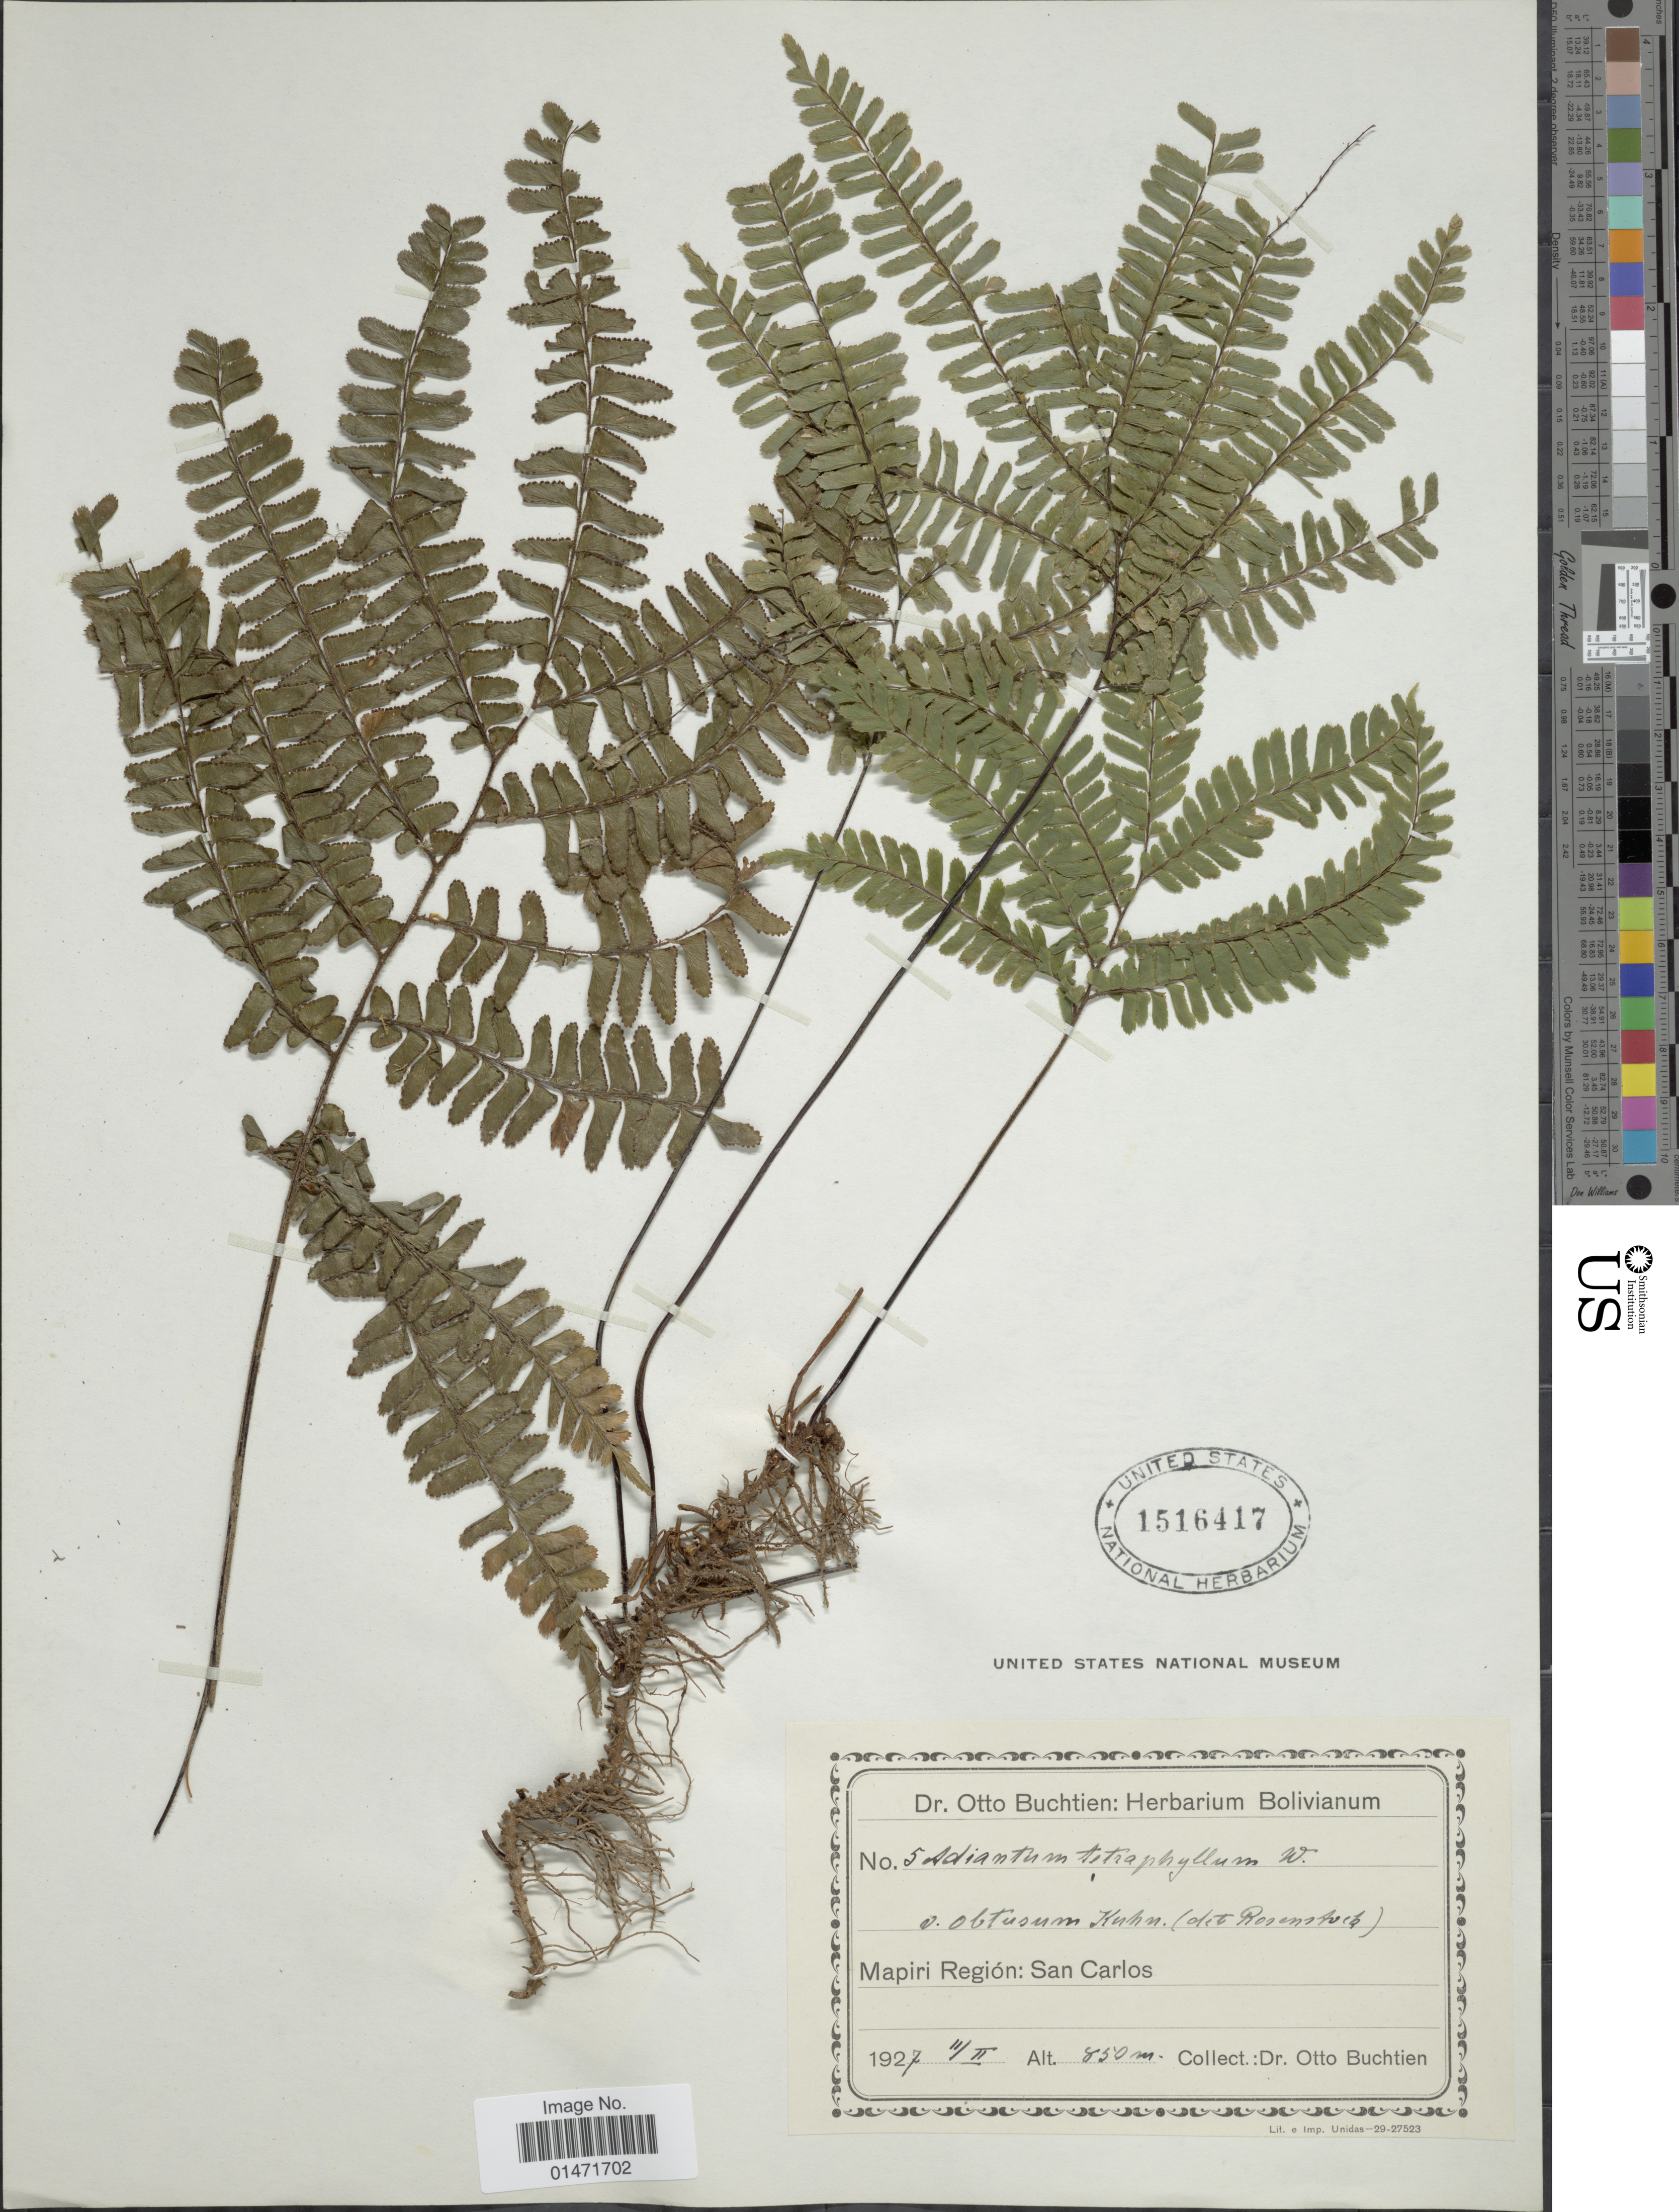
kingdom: Plantae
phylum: Tracheophyta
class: Polypodiopsida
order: Polypodiales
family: Pteridaceae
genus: Adiantum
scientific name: Adiantum terminatum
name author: Kunze ex Miq.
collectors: O. Buchtien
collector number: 5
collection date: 1927-02-11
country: Bolivia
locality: Mapiri Región: San Carlos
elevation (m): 850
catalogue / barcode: US 1516417